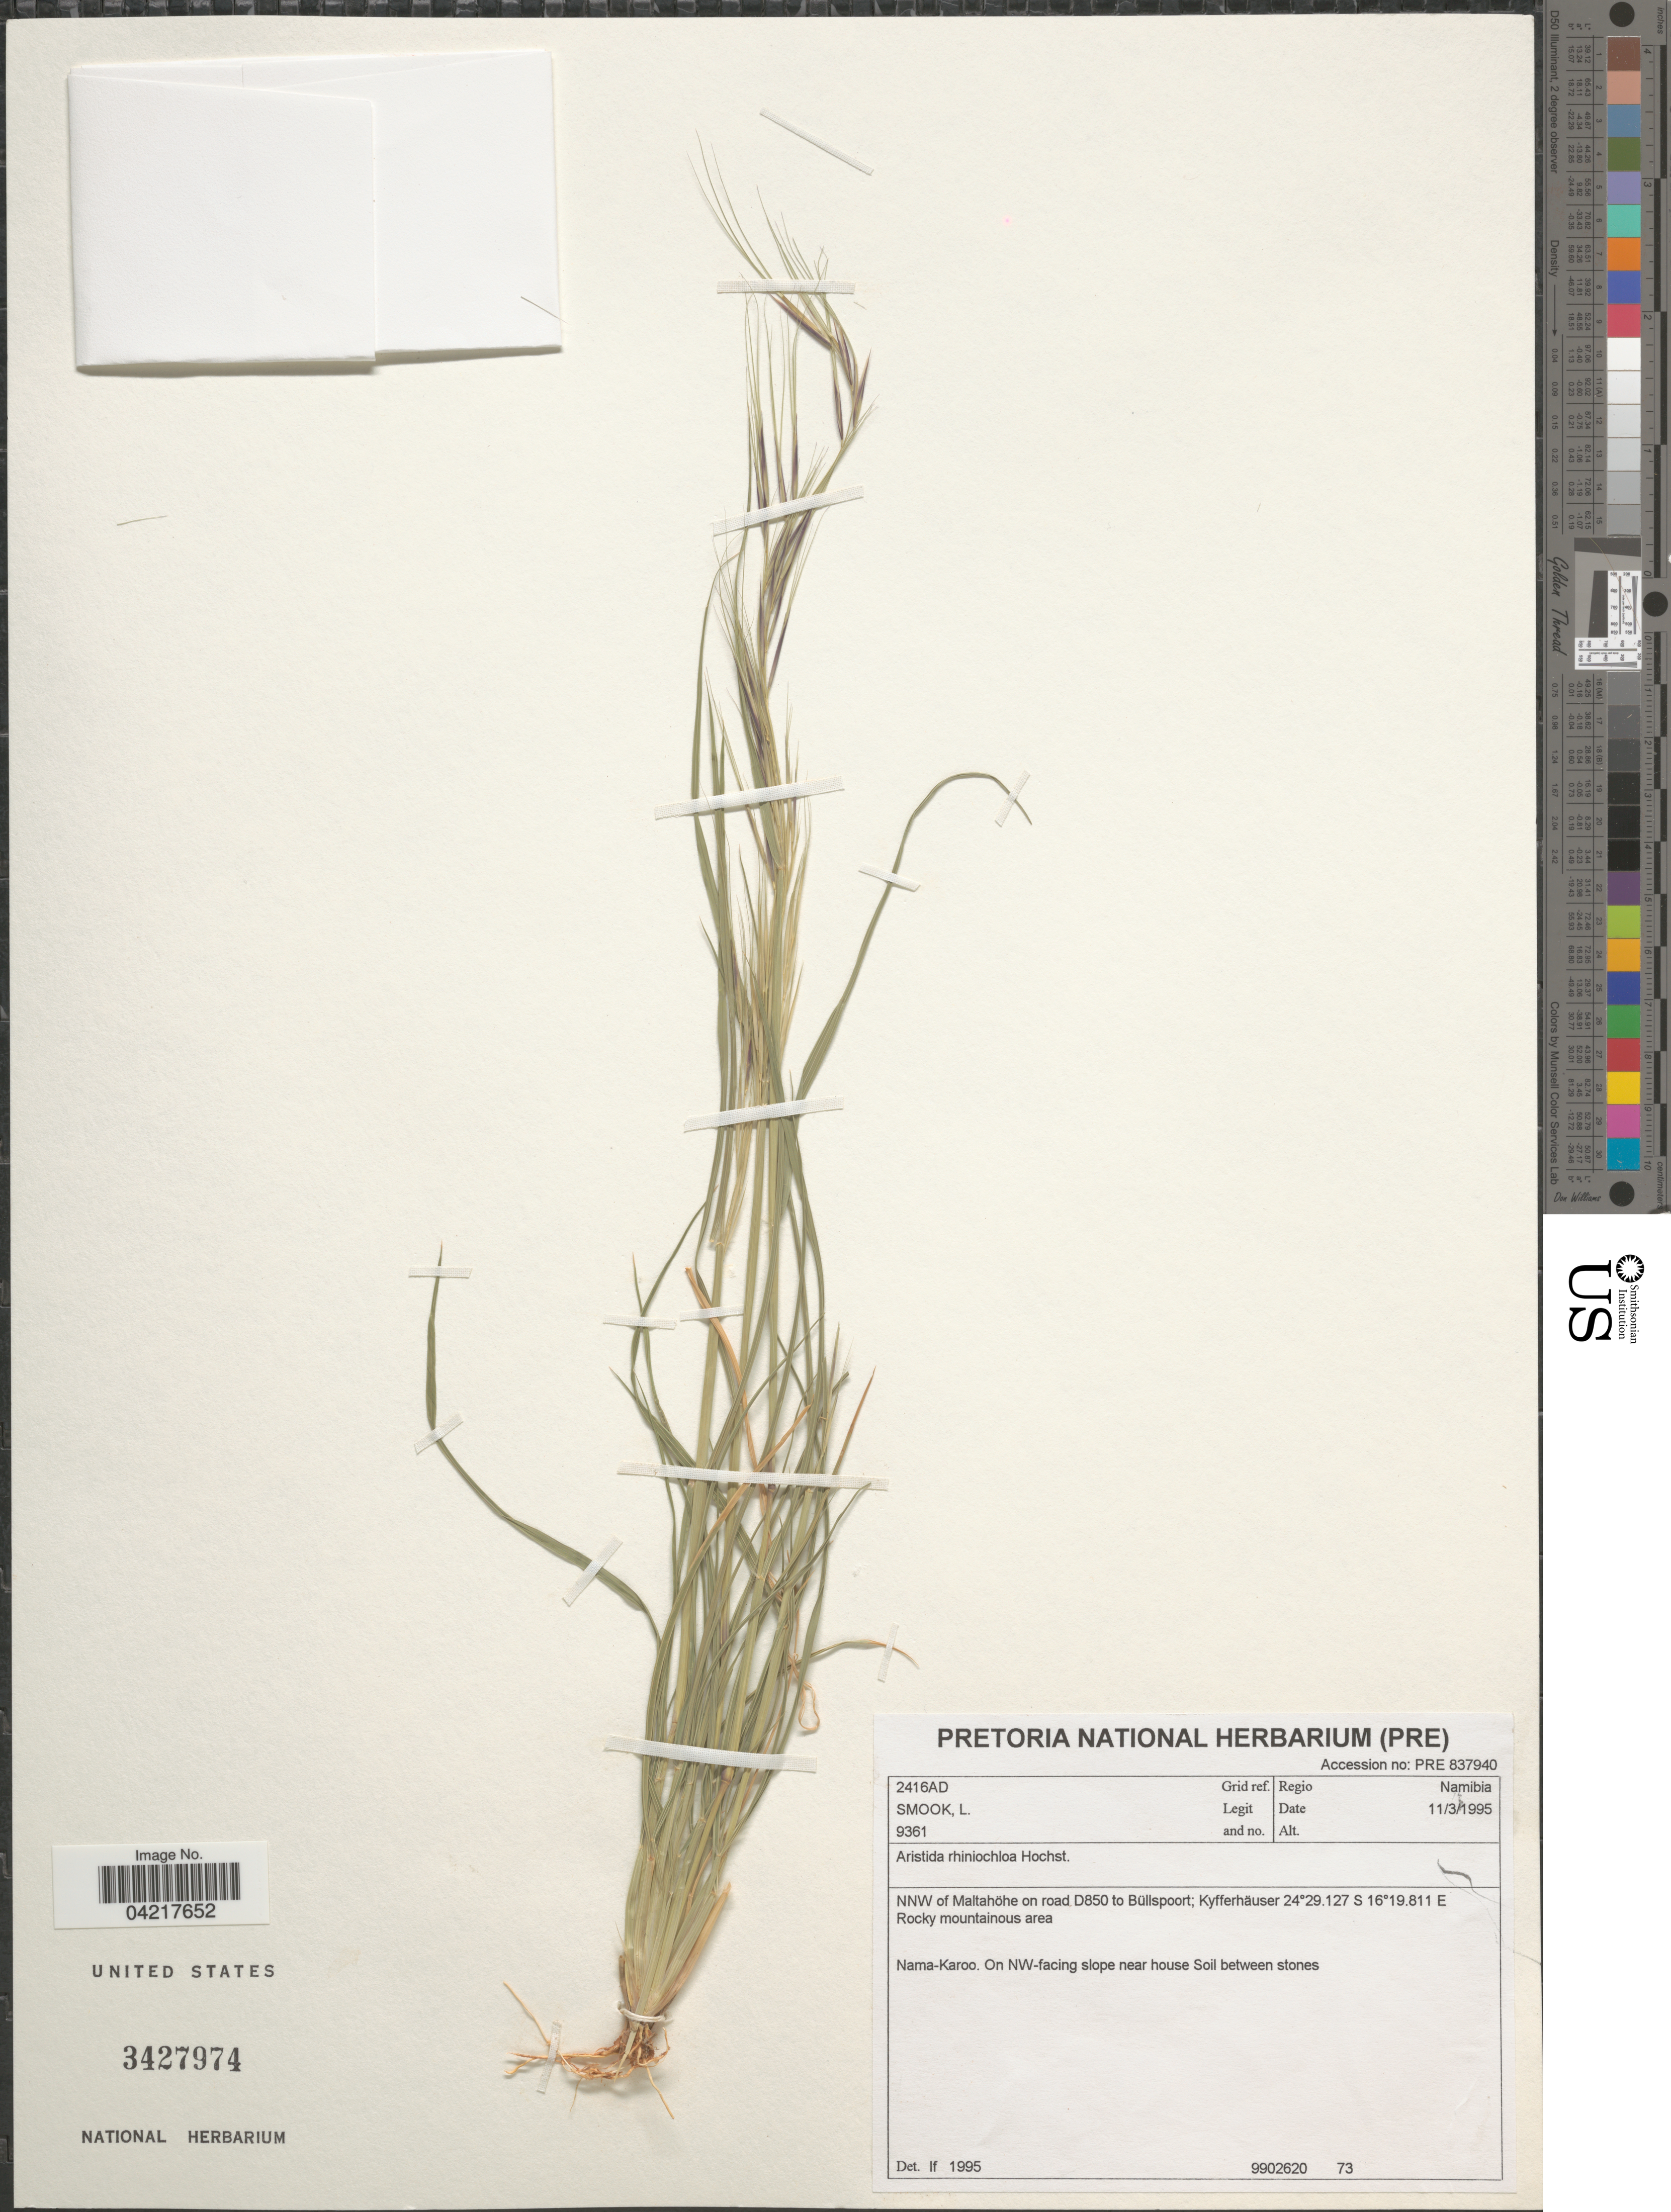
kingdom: Plantae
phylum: Tracheophyta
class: Liliopsida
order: Poales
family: Poaceae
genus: Aristida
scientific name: Aristida rhiniochloa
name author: Hochst.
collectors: L. Smook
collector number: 9361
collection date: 1995-03-11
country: Namibia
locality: Grid ref. 2416AD. Regio Namibia. NNW of Maltahöhe on road D850 to Büllspoort; Kyfferhäuser. Rocky mountainous area. Nama-Karoo. On NW-facing slope near house Soil between stones.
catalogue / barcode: US 3427974